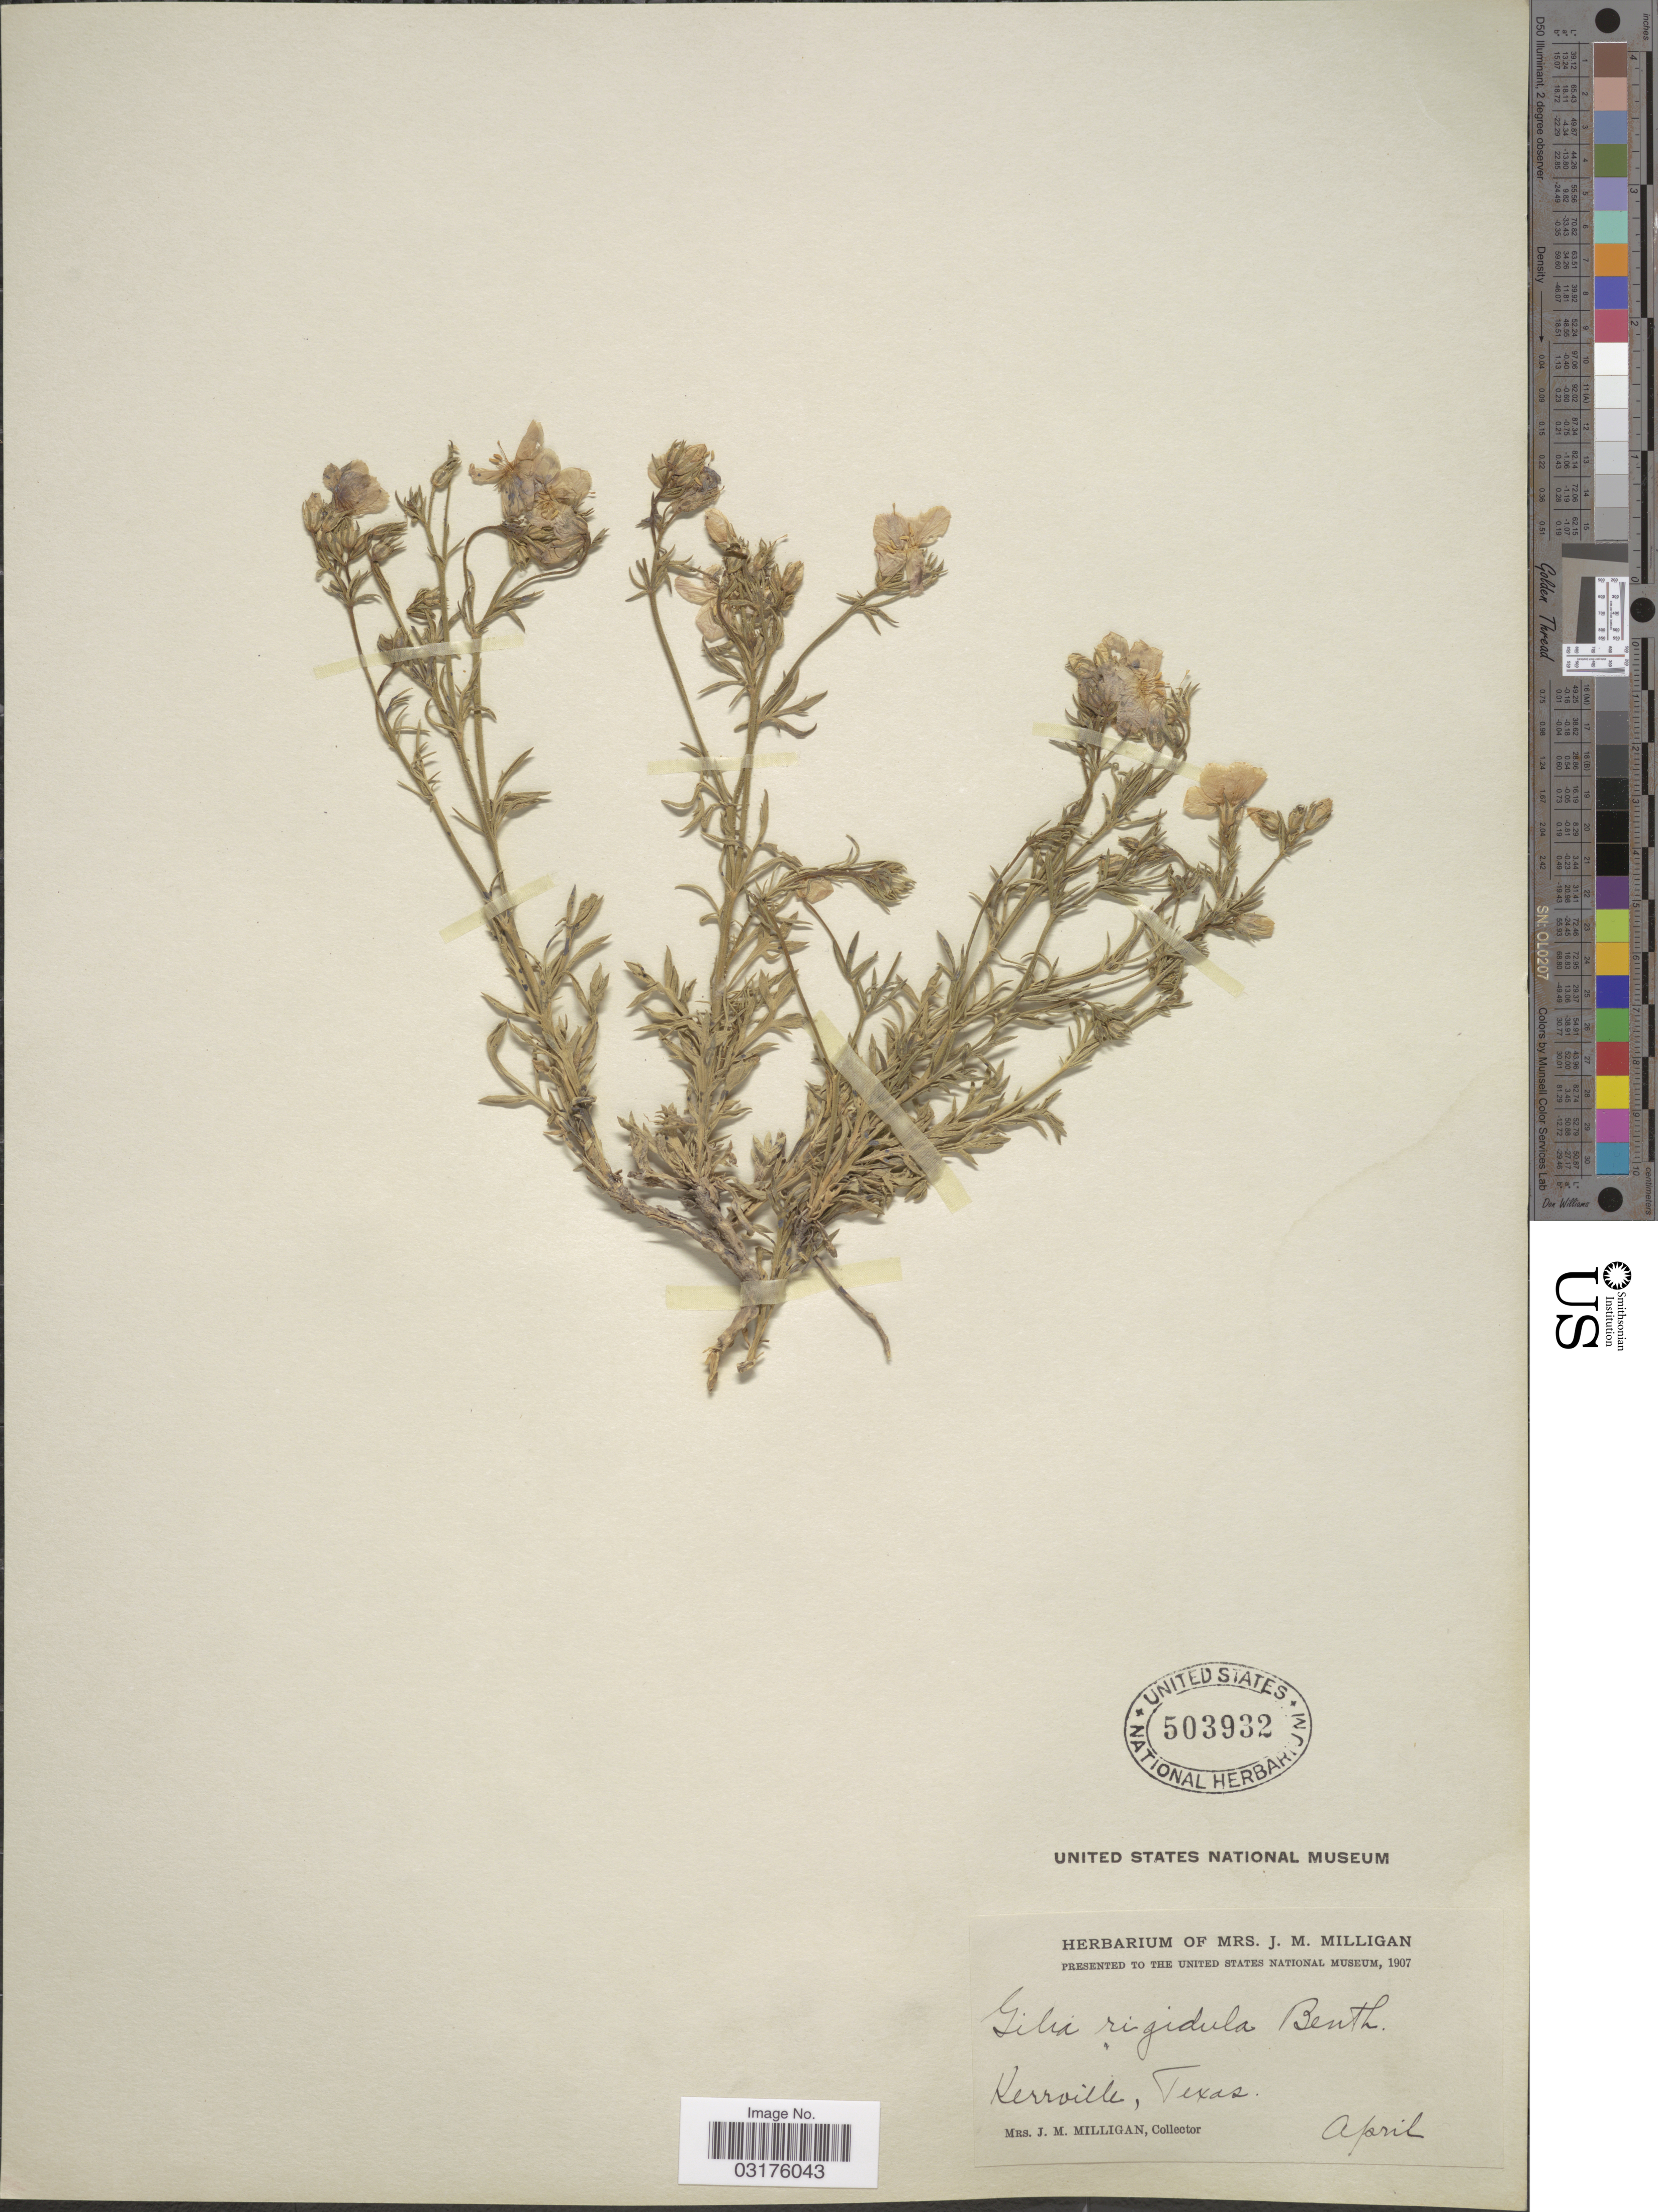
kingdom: Plantae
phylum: Tracheophyta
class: Magnoliopsida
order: Ericales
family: Polemoniaceae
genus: Giliastrum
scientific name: Giliastrum rigidulum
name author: (Benth.) Rydb.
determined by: Strong, Mark T., (BOT), Smithsonian Institution - National Museum of Natural History (UNITED STATES)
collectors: J. Milligan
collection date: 1907-04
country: United States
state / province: Texas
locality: Kerrville.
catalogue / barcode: US 503932